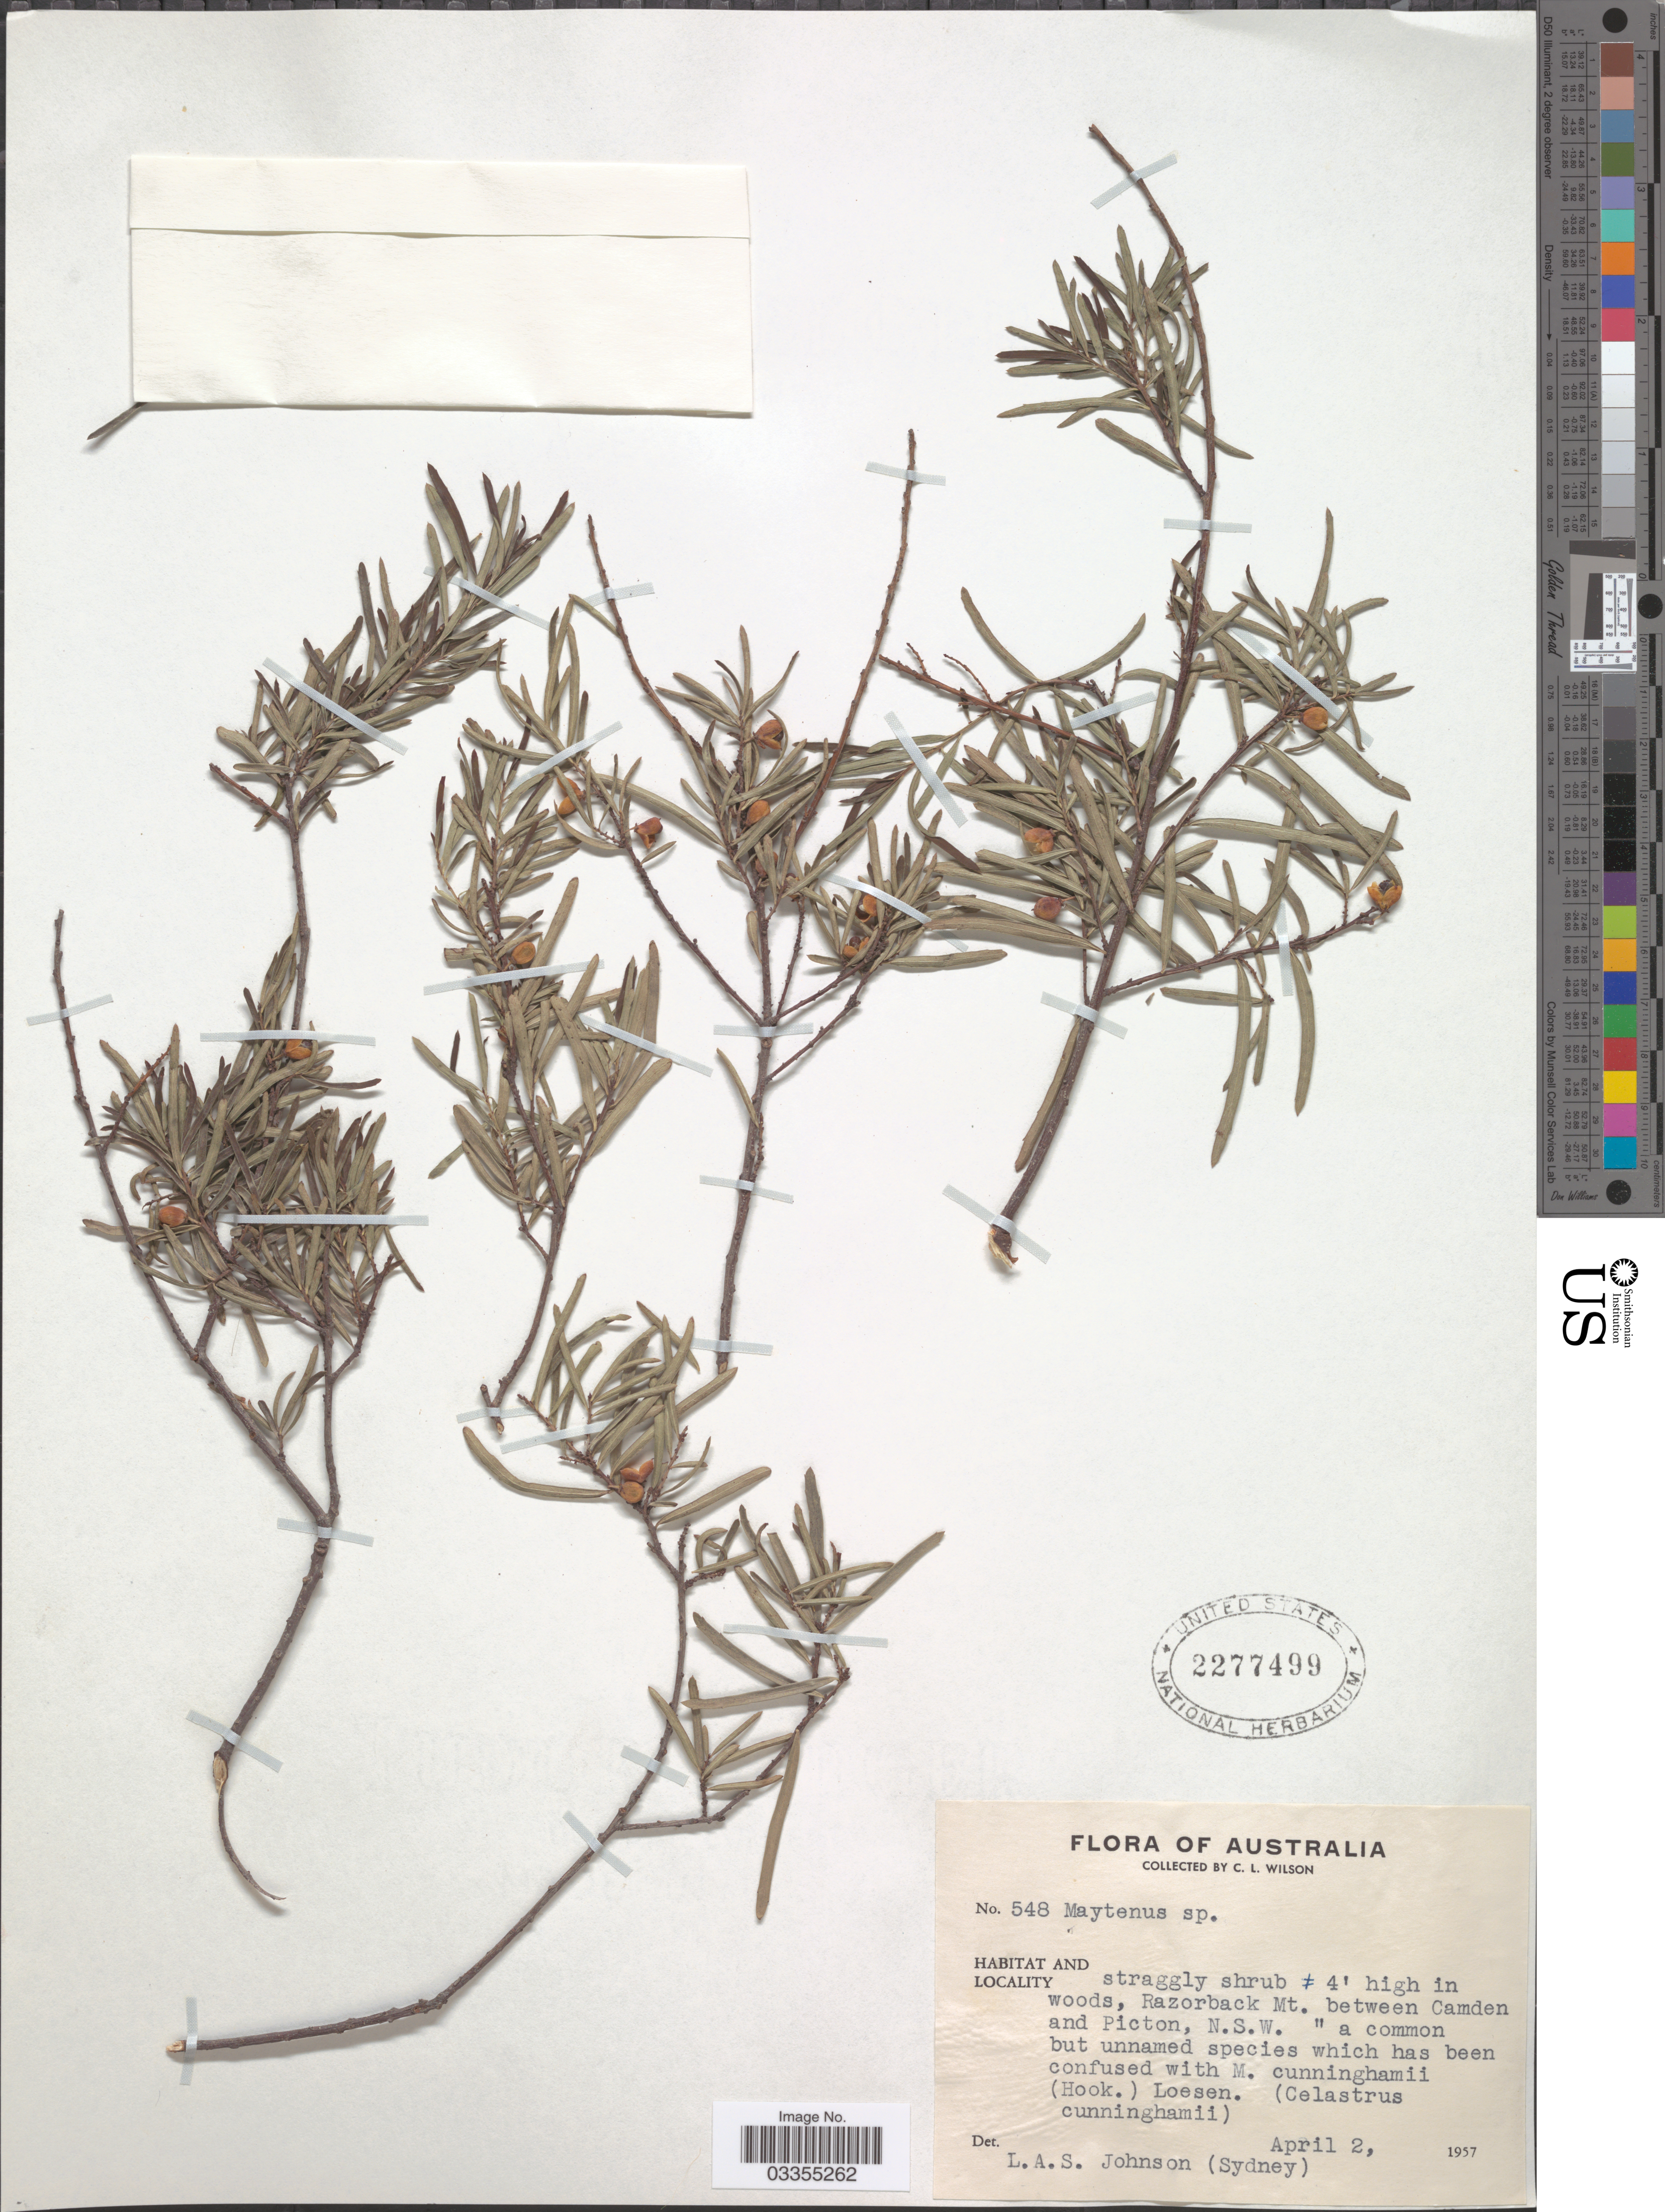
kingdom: Plantae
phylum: Tracheophyta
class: Magnoliopsida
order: Celastrales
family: Celastraceae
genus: Denhamia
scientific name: Denhamia silvestris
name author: (Lander & L.A.S. Johnson) Simmons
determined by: Renner, Matthew Anton Martyn, National Herbarium of New South Wales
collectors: C. L. Wilson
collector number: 548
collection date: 1957-04-02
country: Australia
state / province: New South Wales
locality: Razorback Mt. between Camden and Picton.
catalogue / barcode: US 2277499